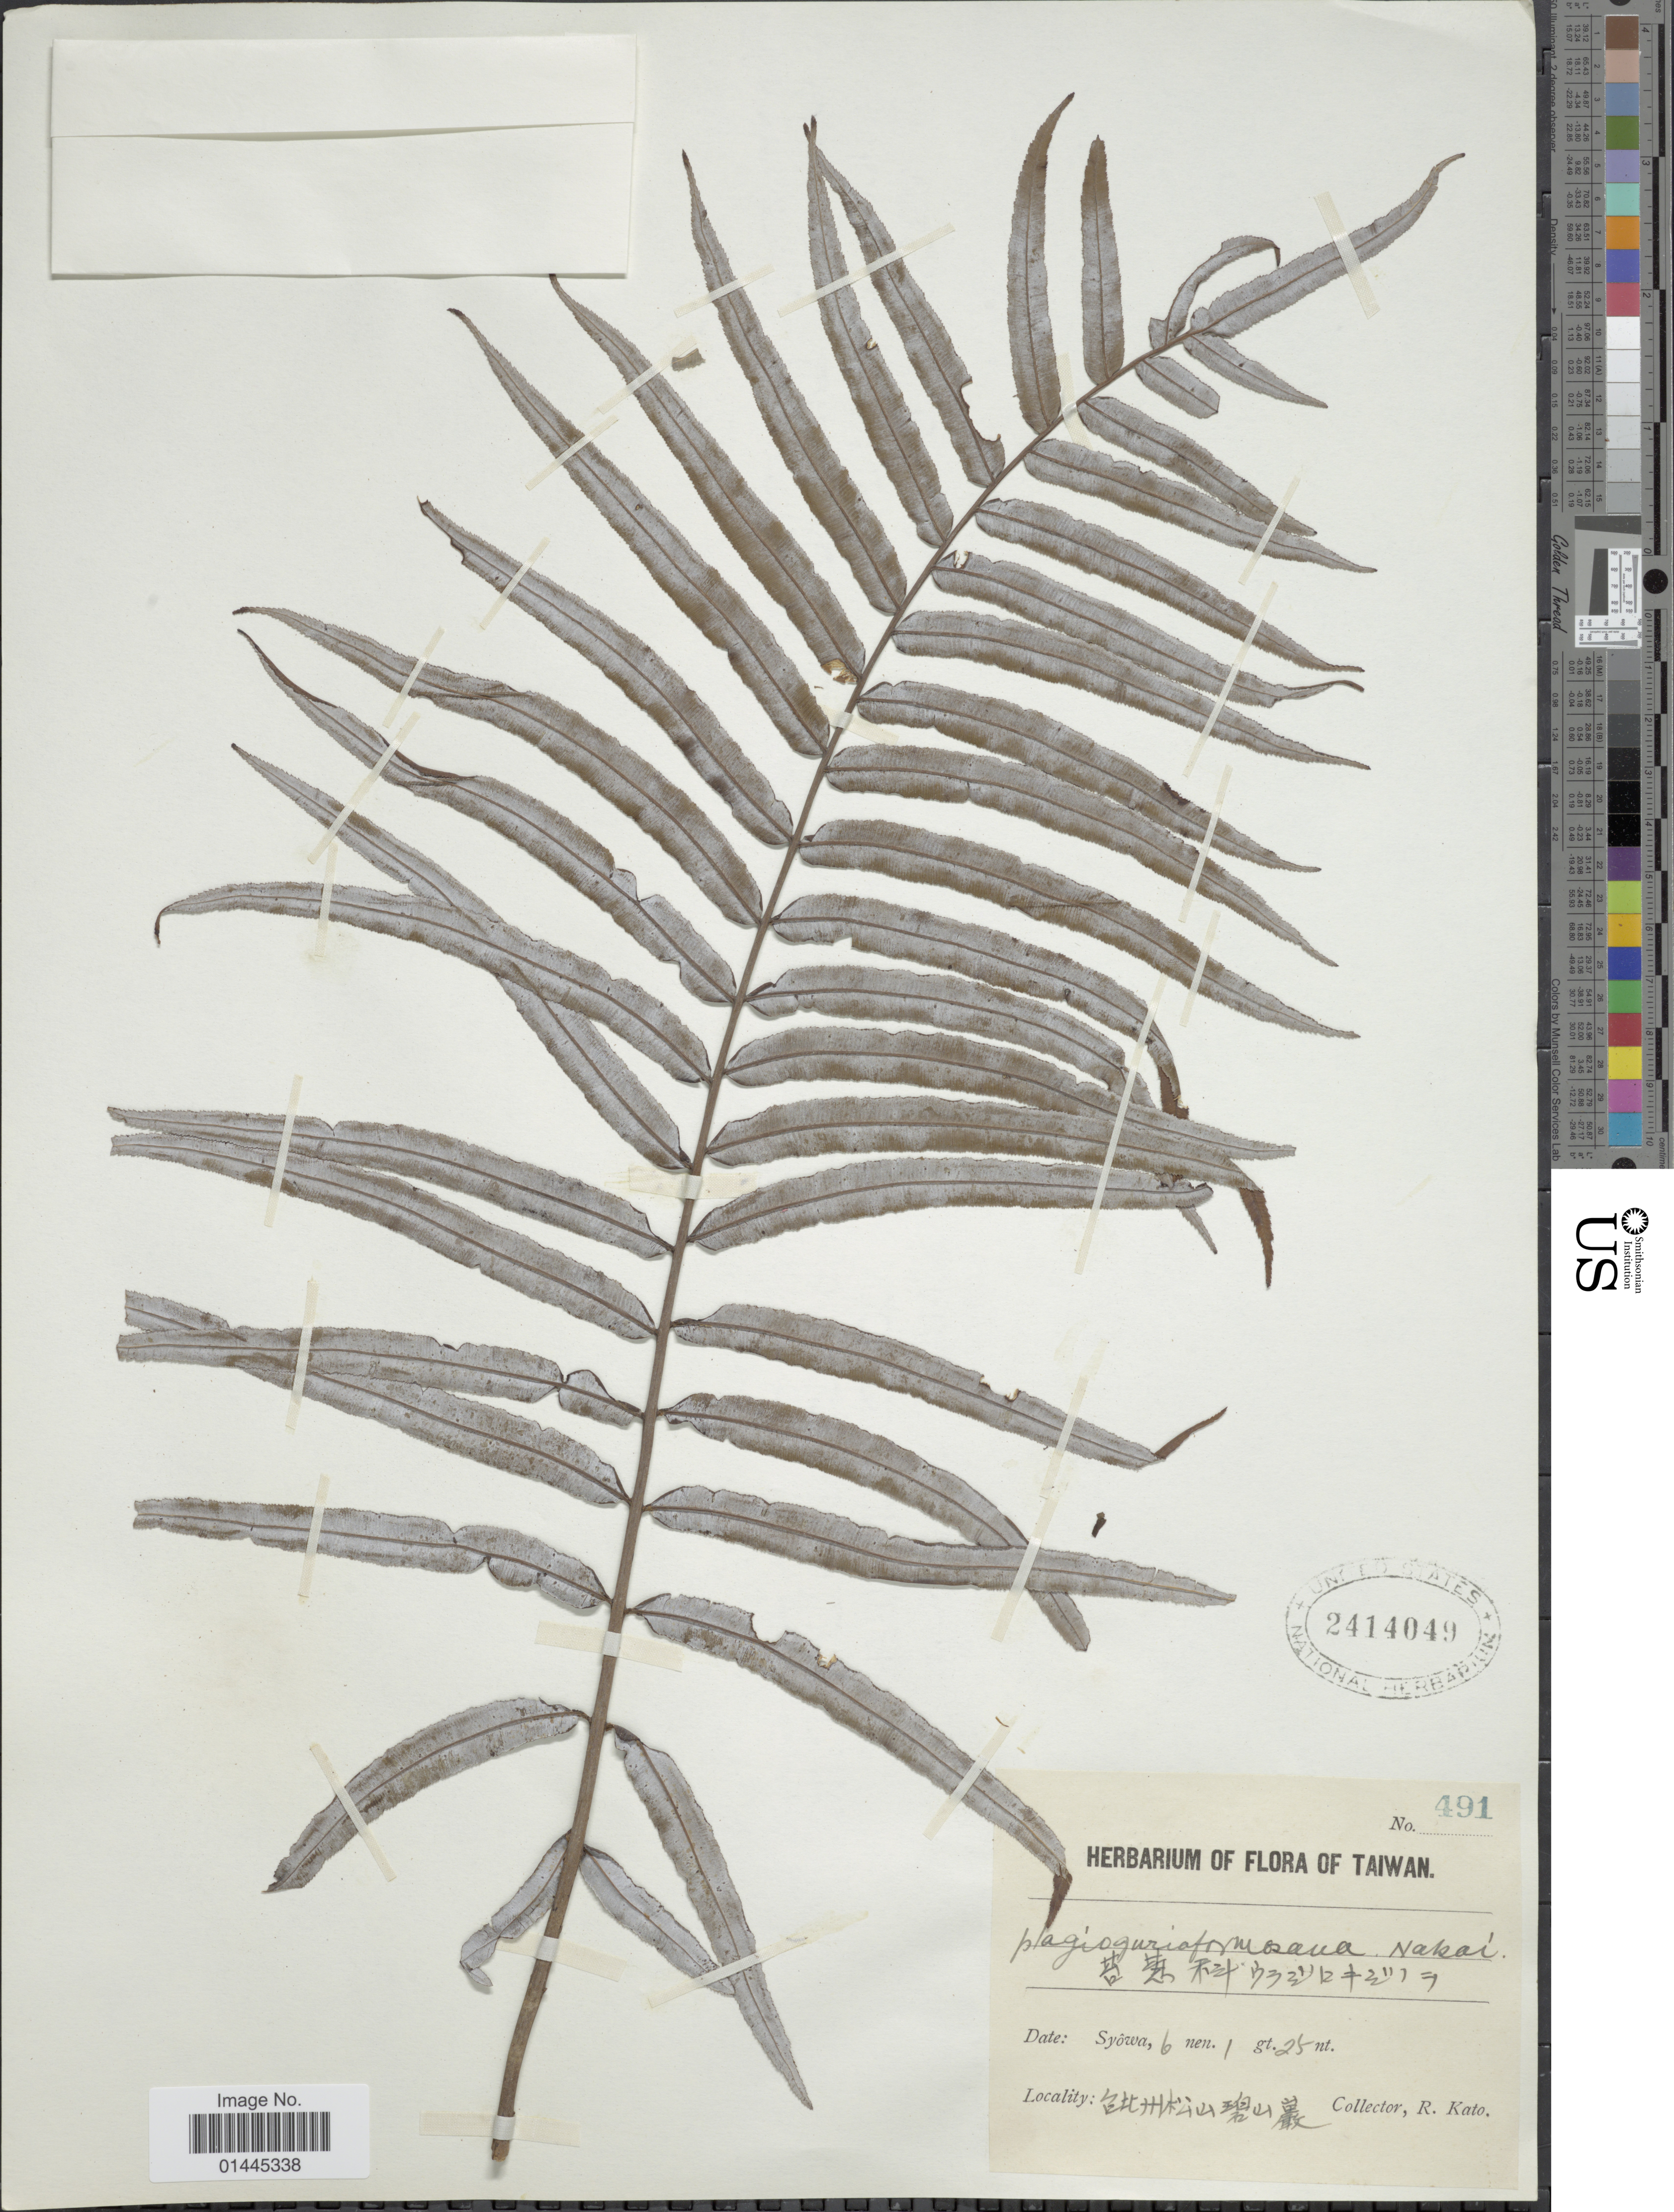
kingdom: Plantae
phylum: Tracheophyta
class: Polypodiopsida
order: Cyatheales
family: Plagiogyriaceae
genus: Plagiogyria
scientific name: Plagiogyria glauca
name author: (Blume) Mett.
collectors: R. Kato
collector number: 491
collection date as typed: Transcribed d/m/y: 6/1/25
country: Taiwan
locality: Syowa [interpreted].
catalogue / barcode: US 2414049